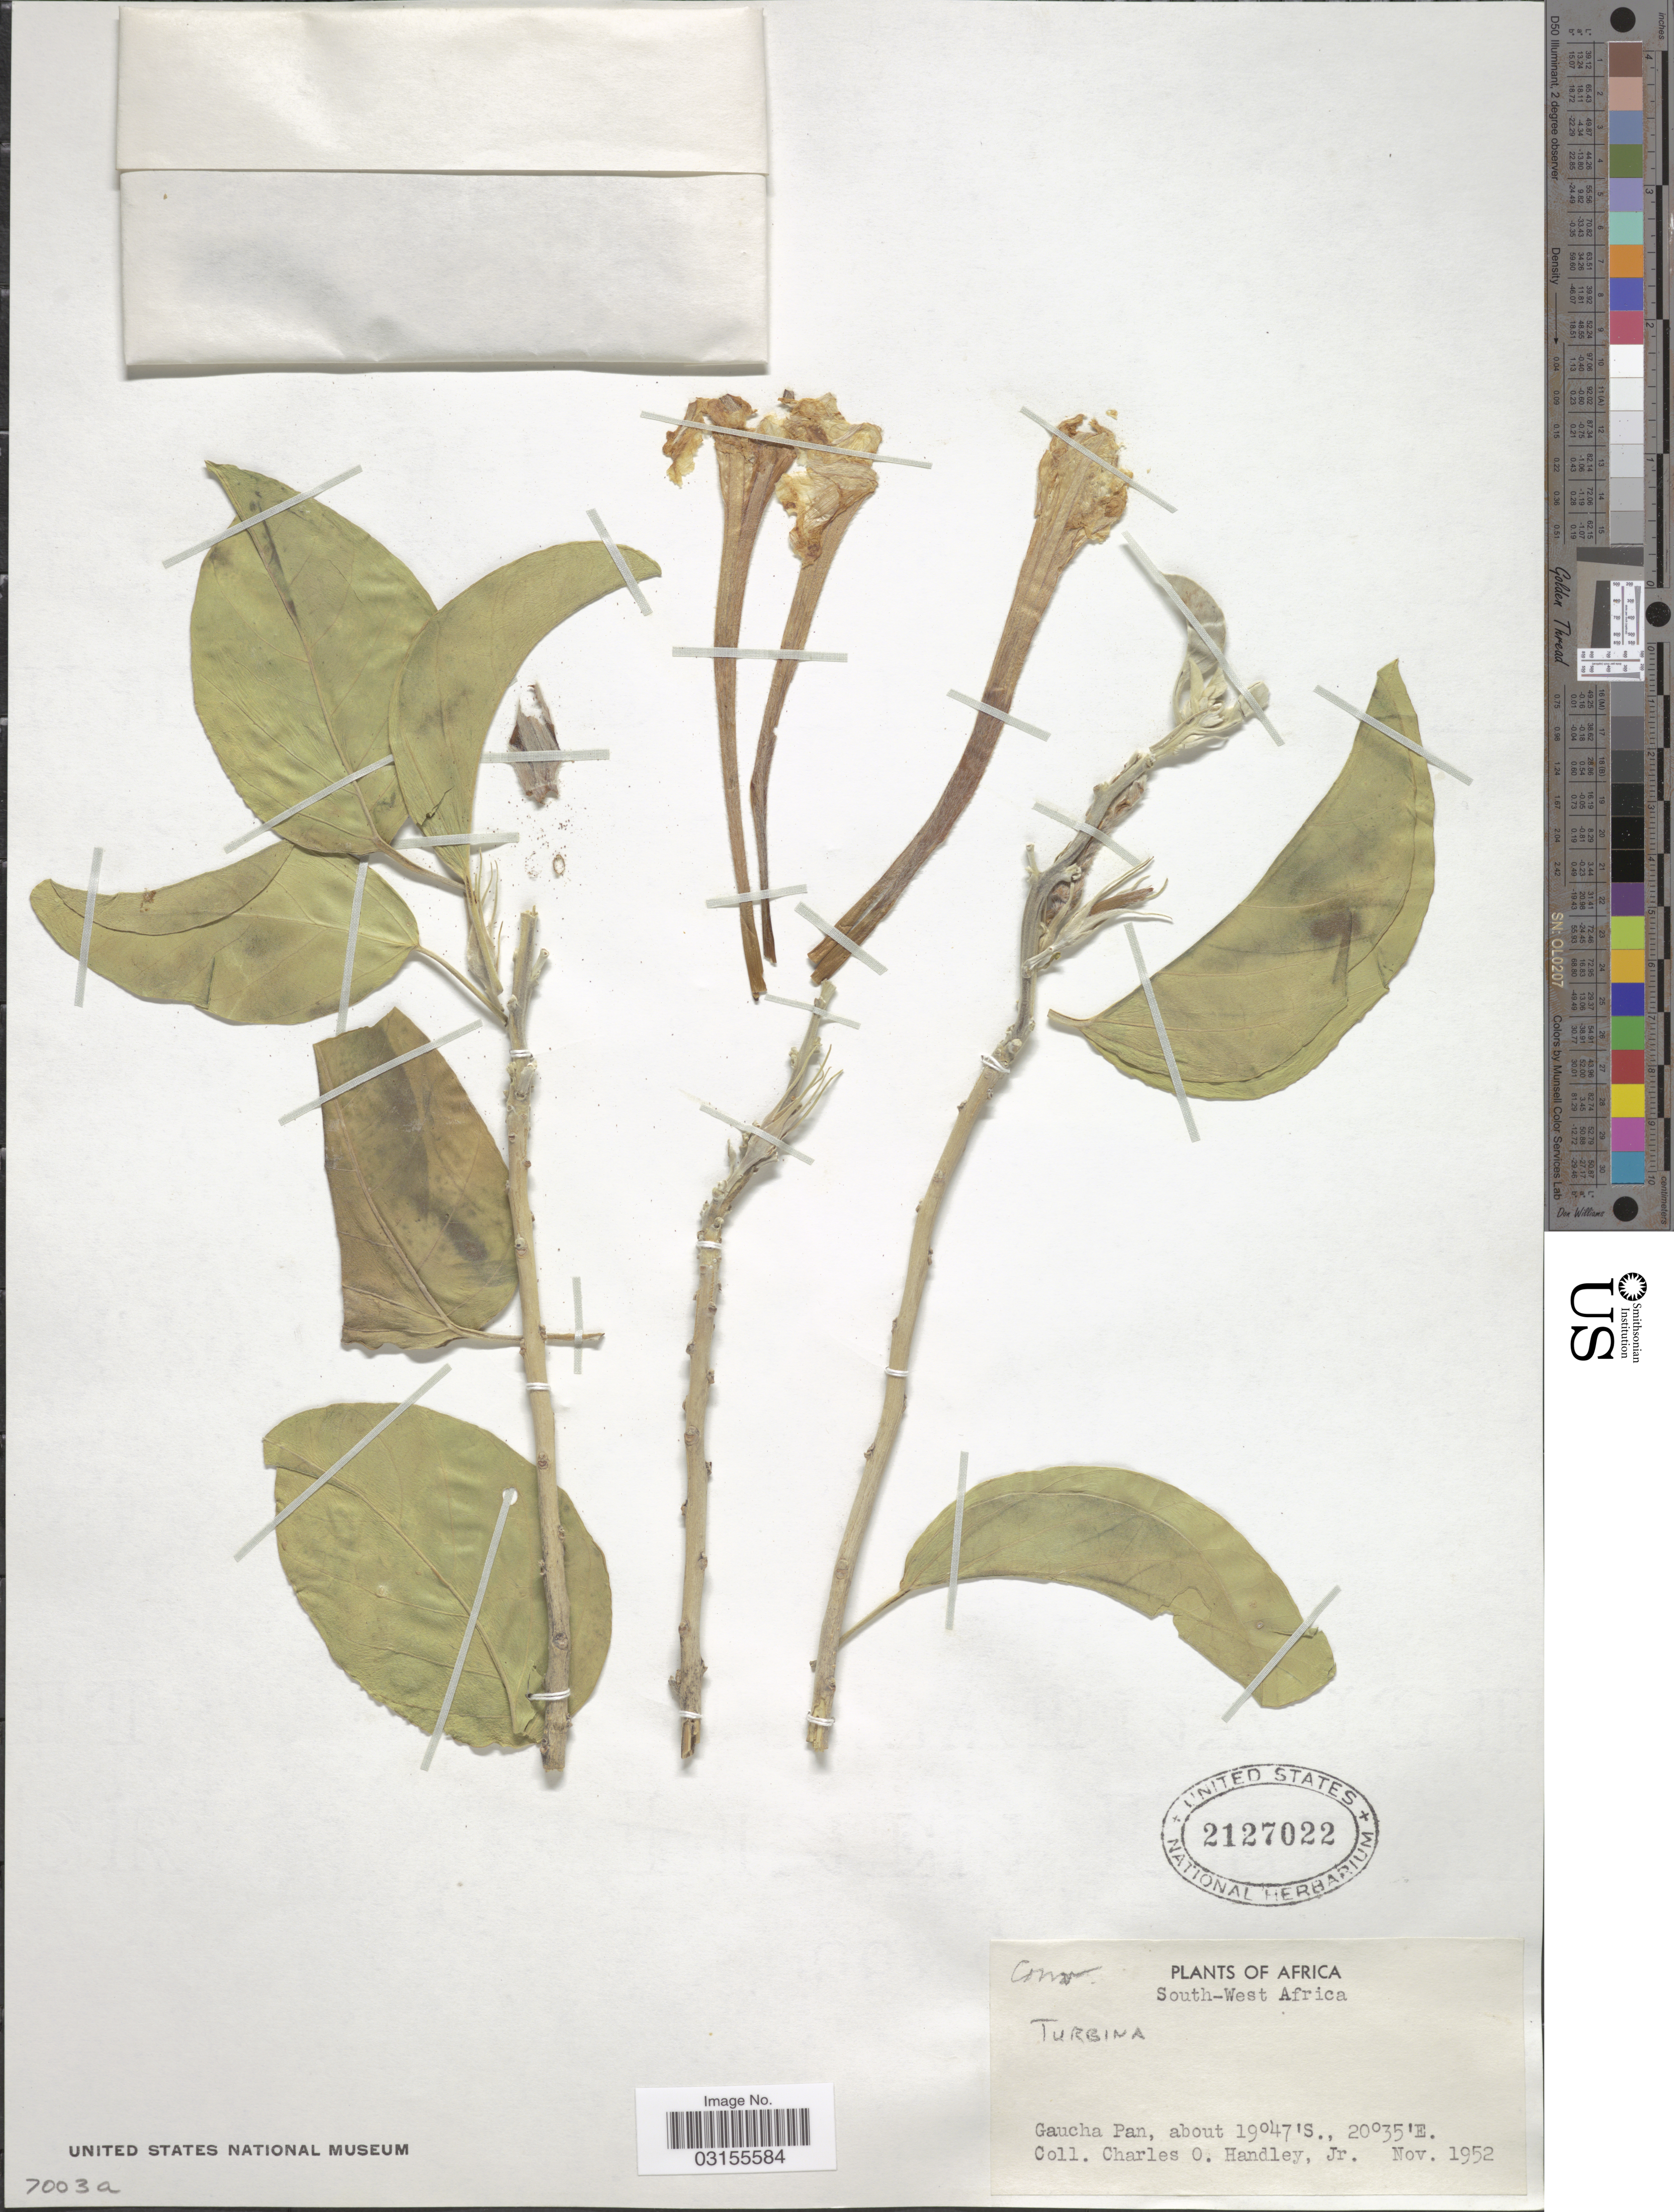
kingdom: Plantae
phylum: Tracheophyta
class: Magnoliopsida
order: Solanales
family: Convolvulaceae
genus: Turbina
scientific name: Turbina stenosiphon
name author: (Hallier f.) A. Meeuse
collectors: C. Handley Jr.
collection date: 1952-11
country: Namibia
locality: South-West Africa. Gaucha Pan.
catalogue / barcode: US 2127022